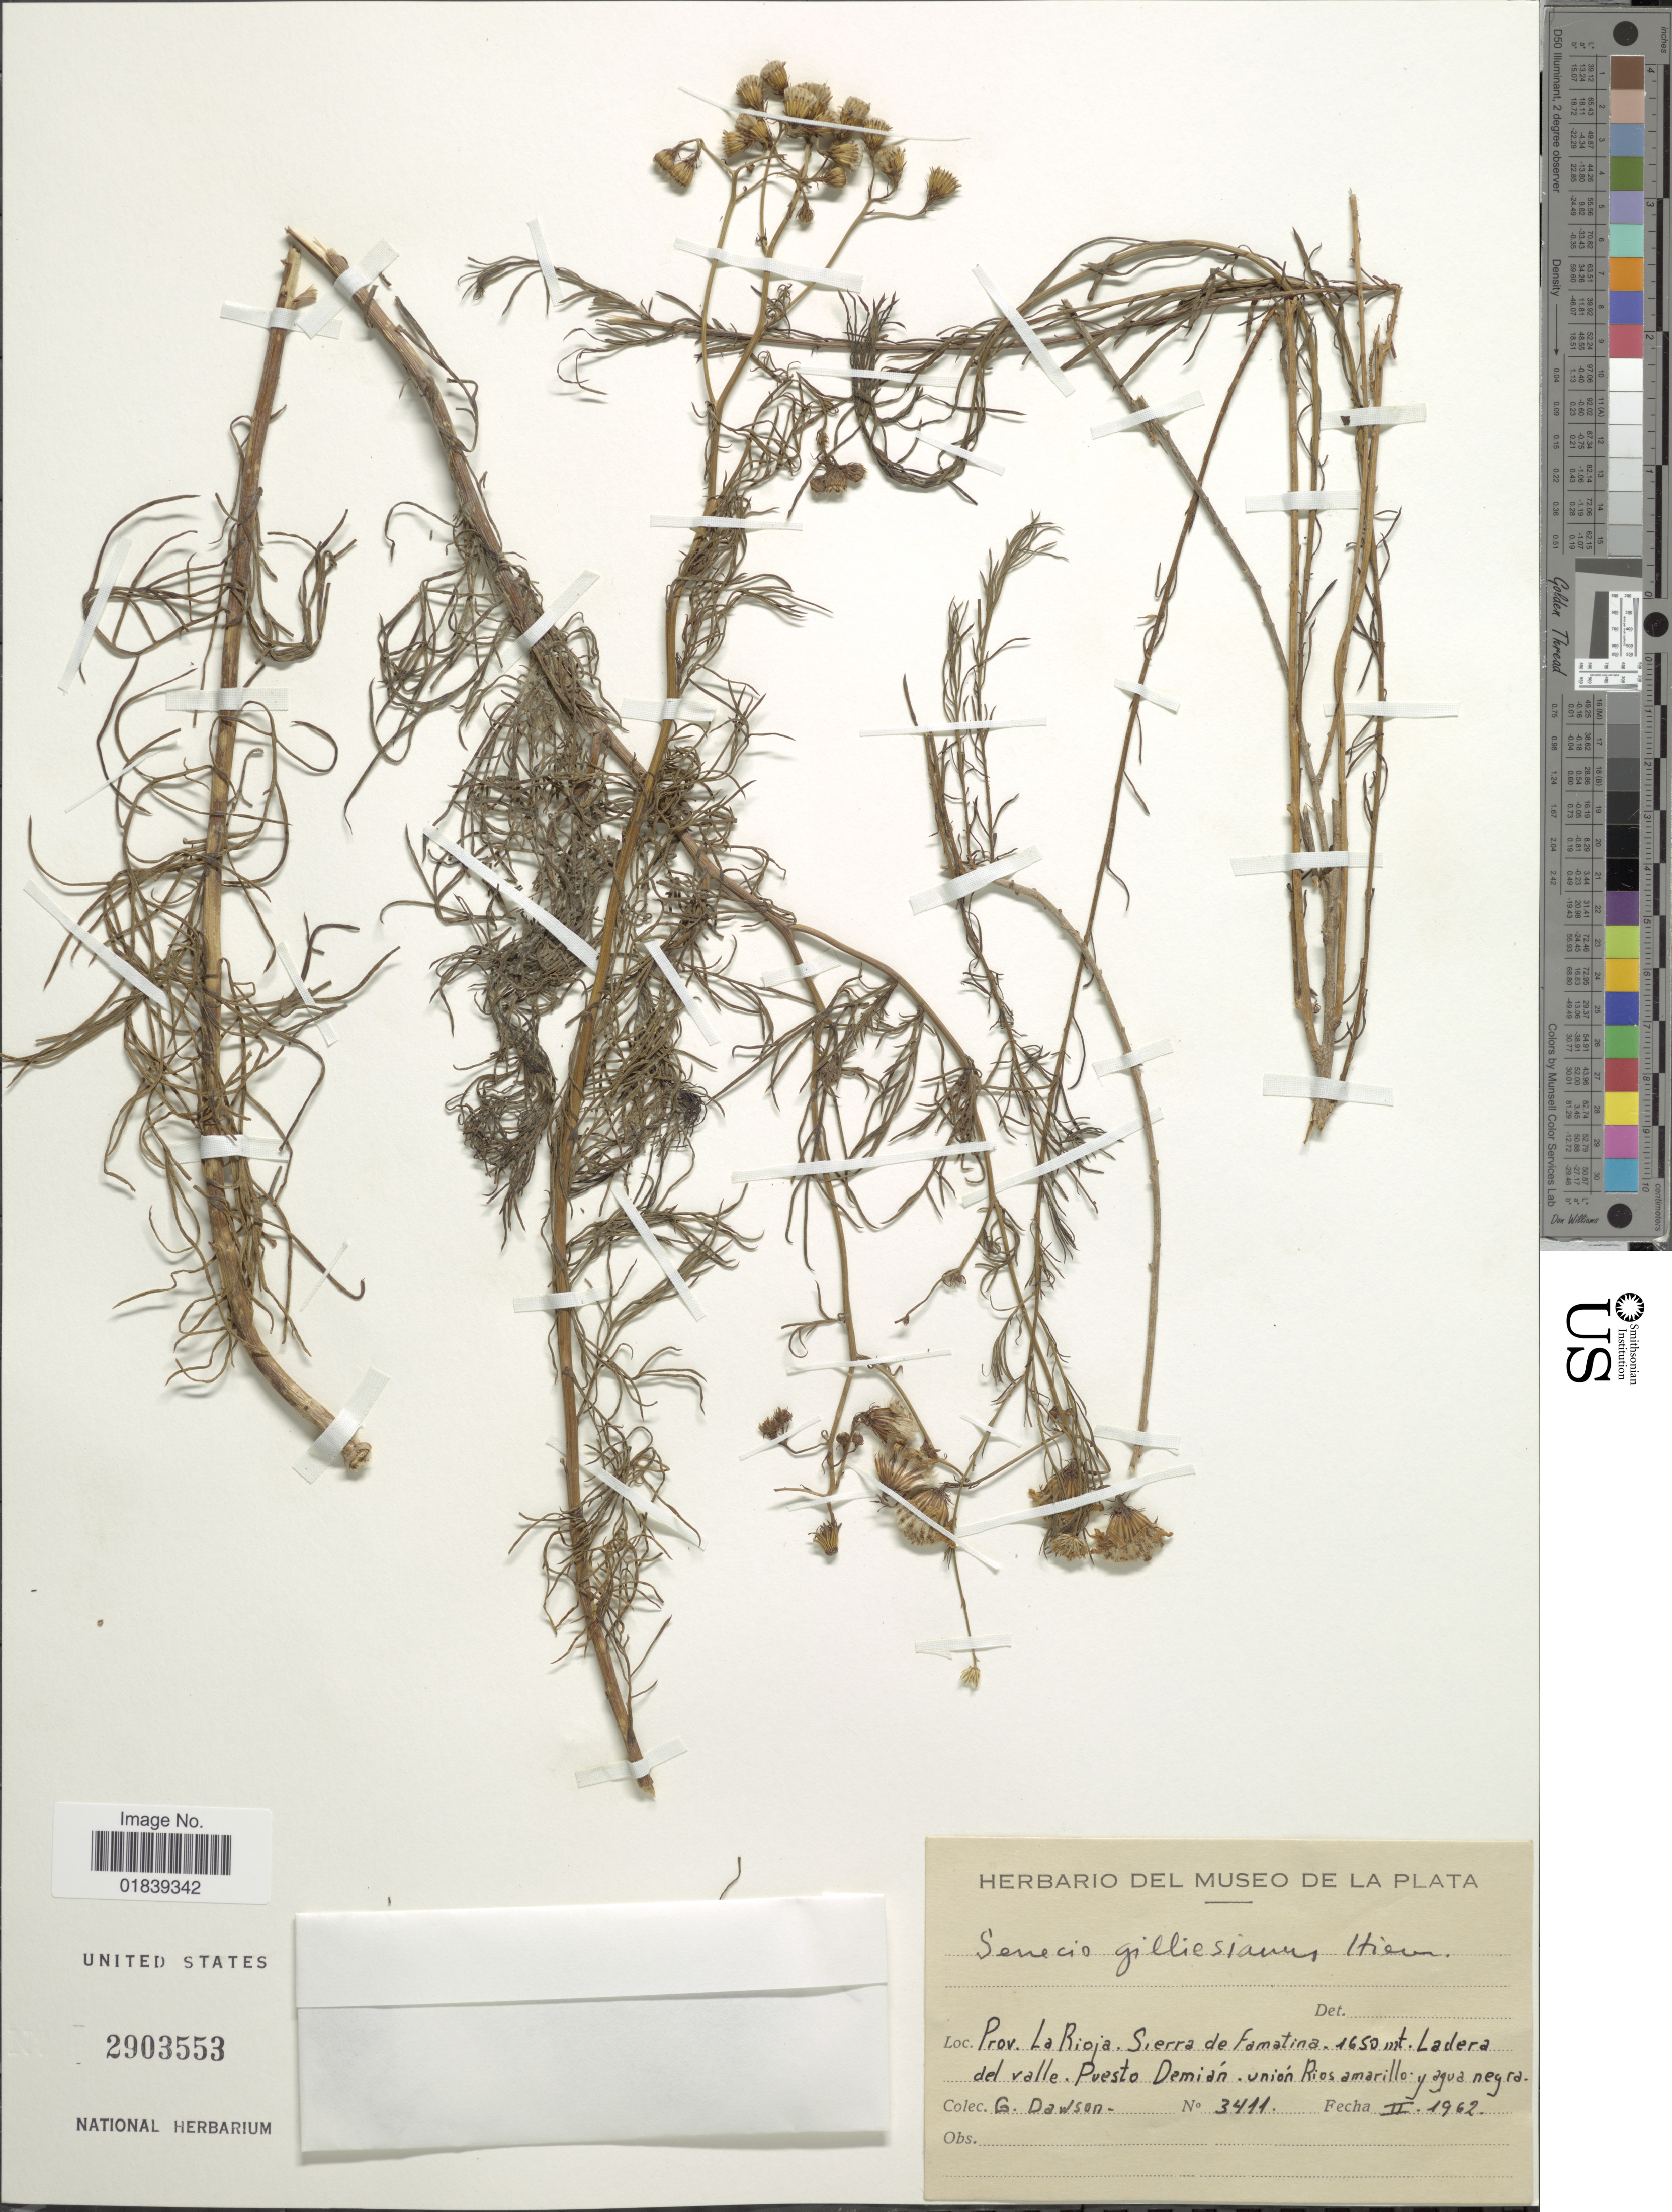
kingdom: Plantae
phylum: Tracheophyta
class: Magnoliopsida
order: Asterales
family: Asteraceae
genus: Senecio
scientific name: Senecio gilliesianus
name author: Hieron.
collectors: G. Dawson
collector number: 3411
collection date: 1962-02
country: Argentina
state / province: La Rioja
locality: Sierra de Famatina, Ladera del valle, Puesto Demian, union Rios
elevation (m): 1650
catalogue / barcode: US 2903553